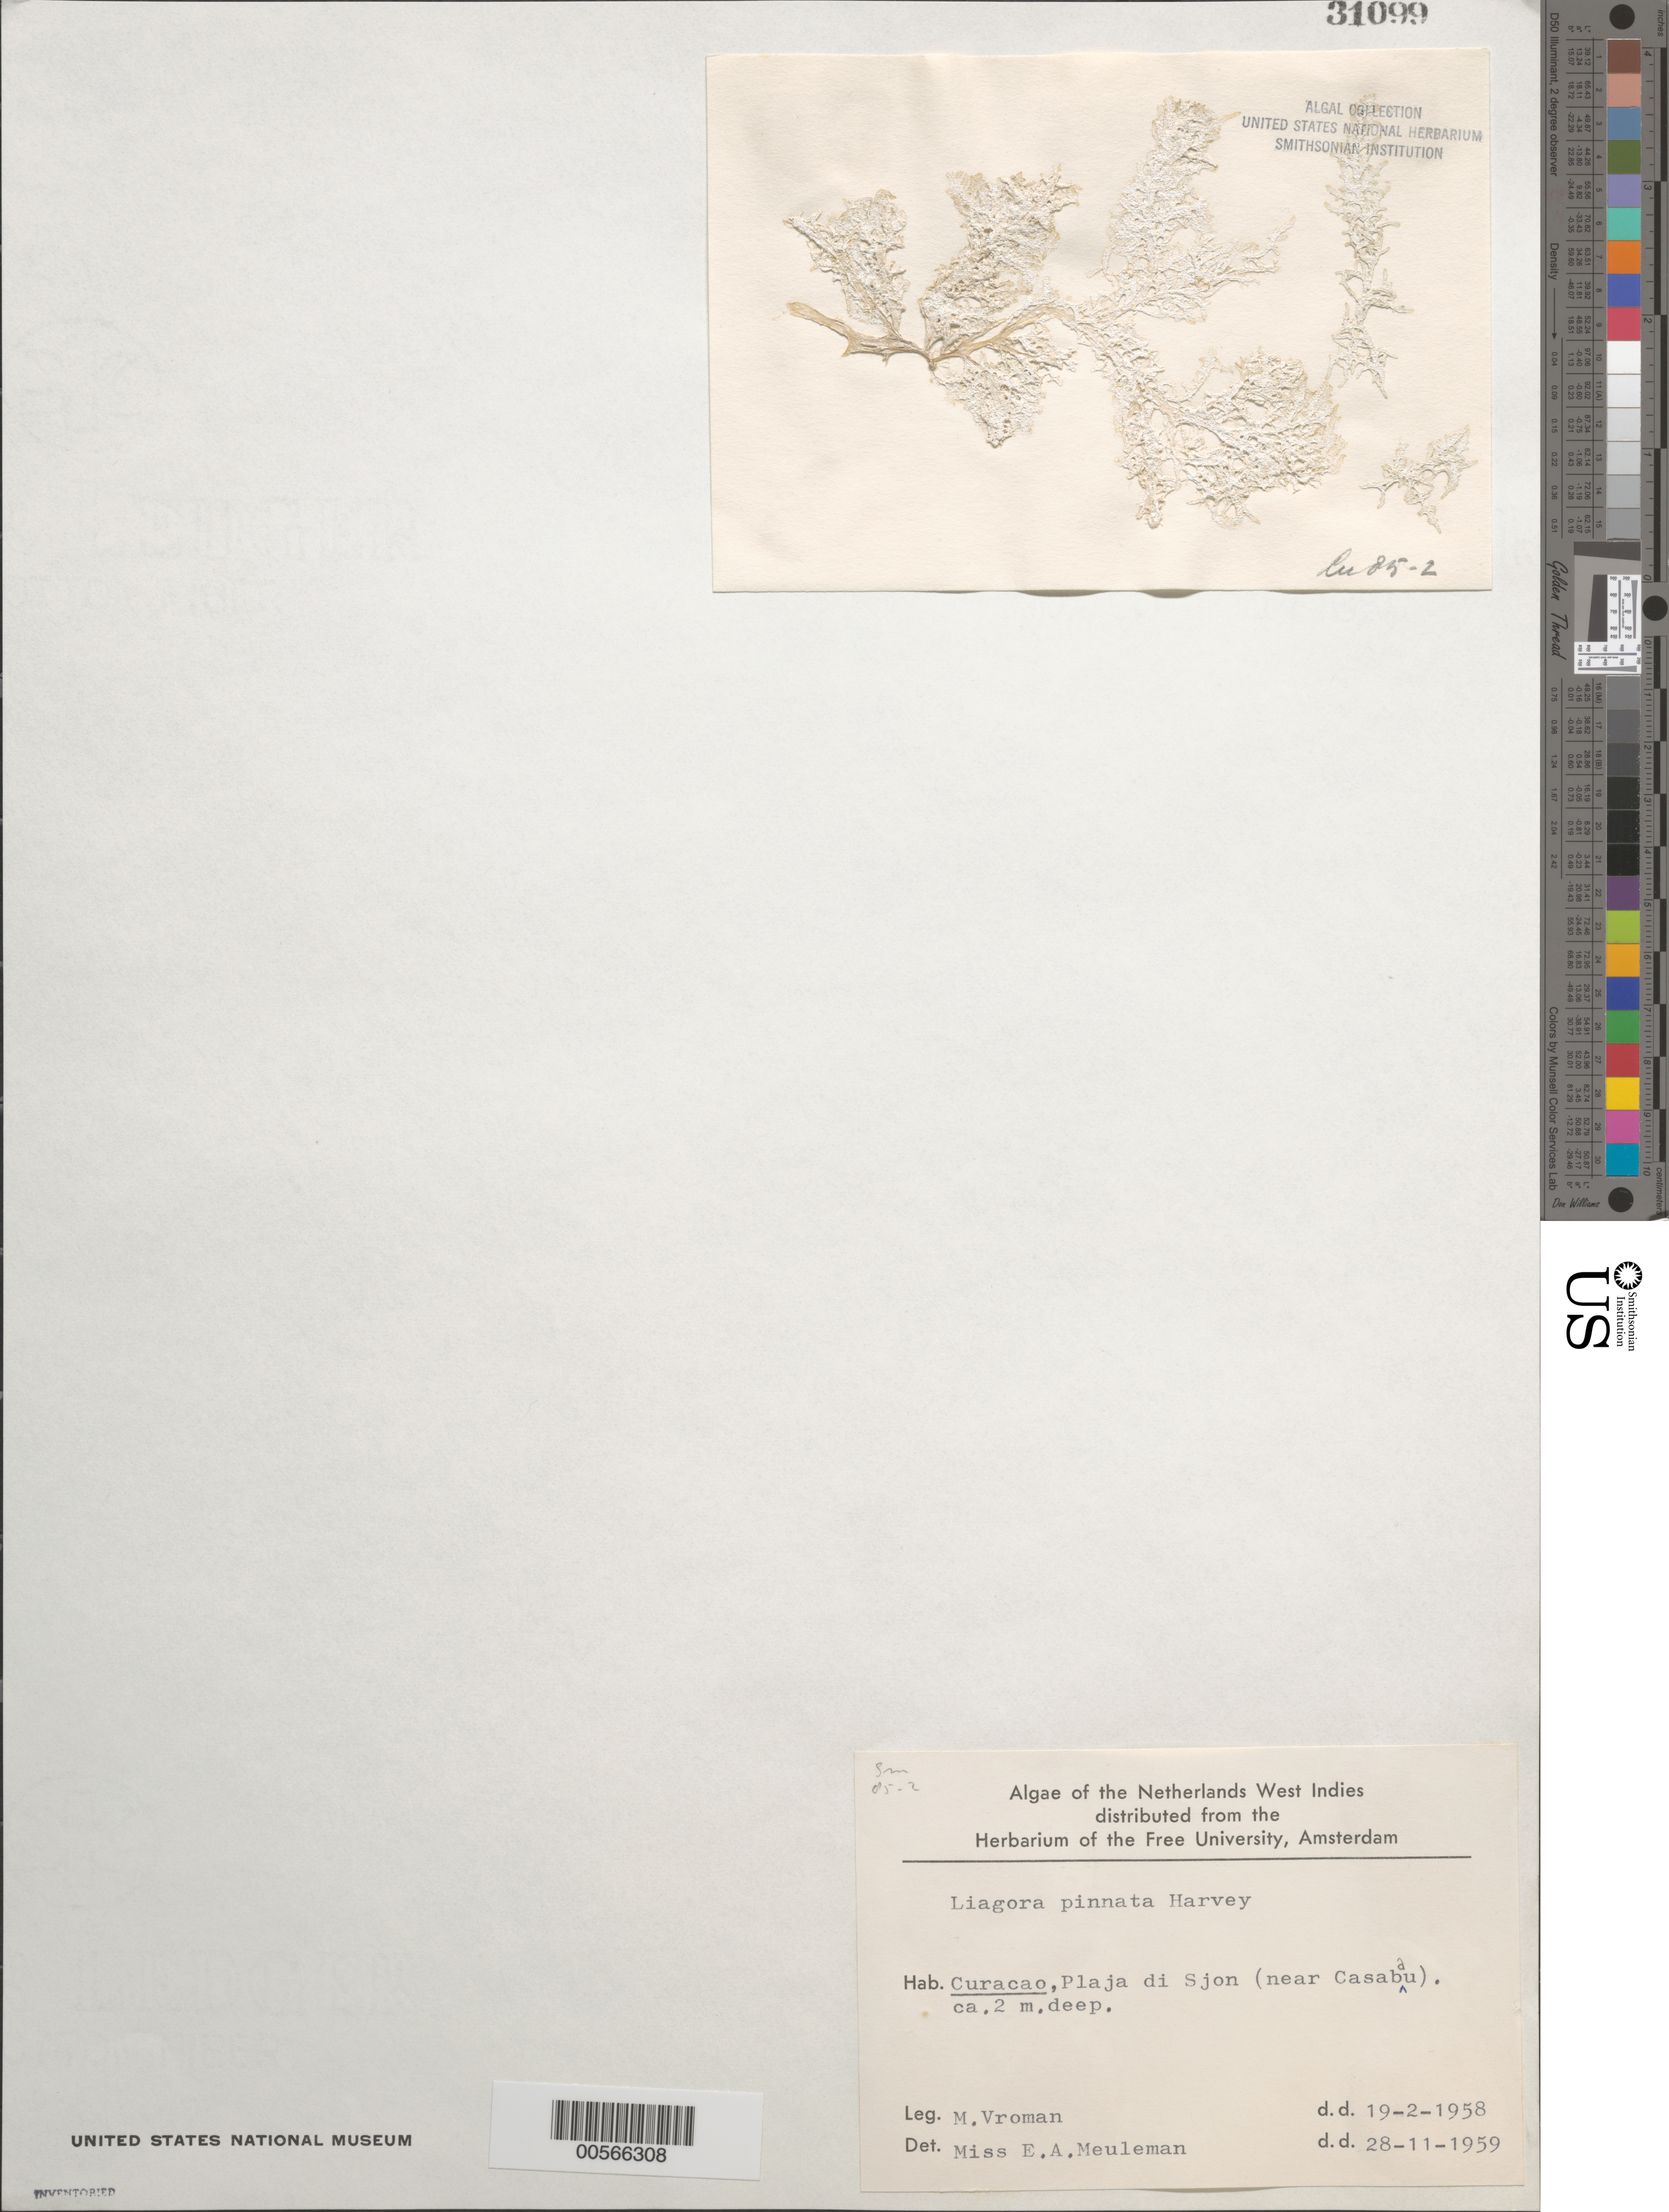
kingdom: Plantae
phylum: Rhodophyta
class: Florideophyceae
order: Nemaliales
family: Liagoraceae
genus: Liagora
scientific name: Liagora pinnata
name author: Harv.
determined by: Meuleman, E. A.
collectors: M. Vroman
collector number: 85-2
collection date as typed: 19 Feb 1958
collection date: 1958-02-19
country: Curaçao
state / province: ABC Islands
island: Curaçao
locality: Plaja di Sjon, near Casabau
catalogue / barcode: US 31099